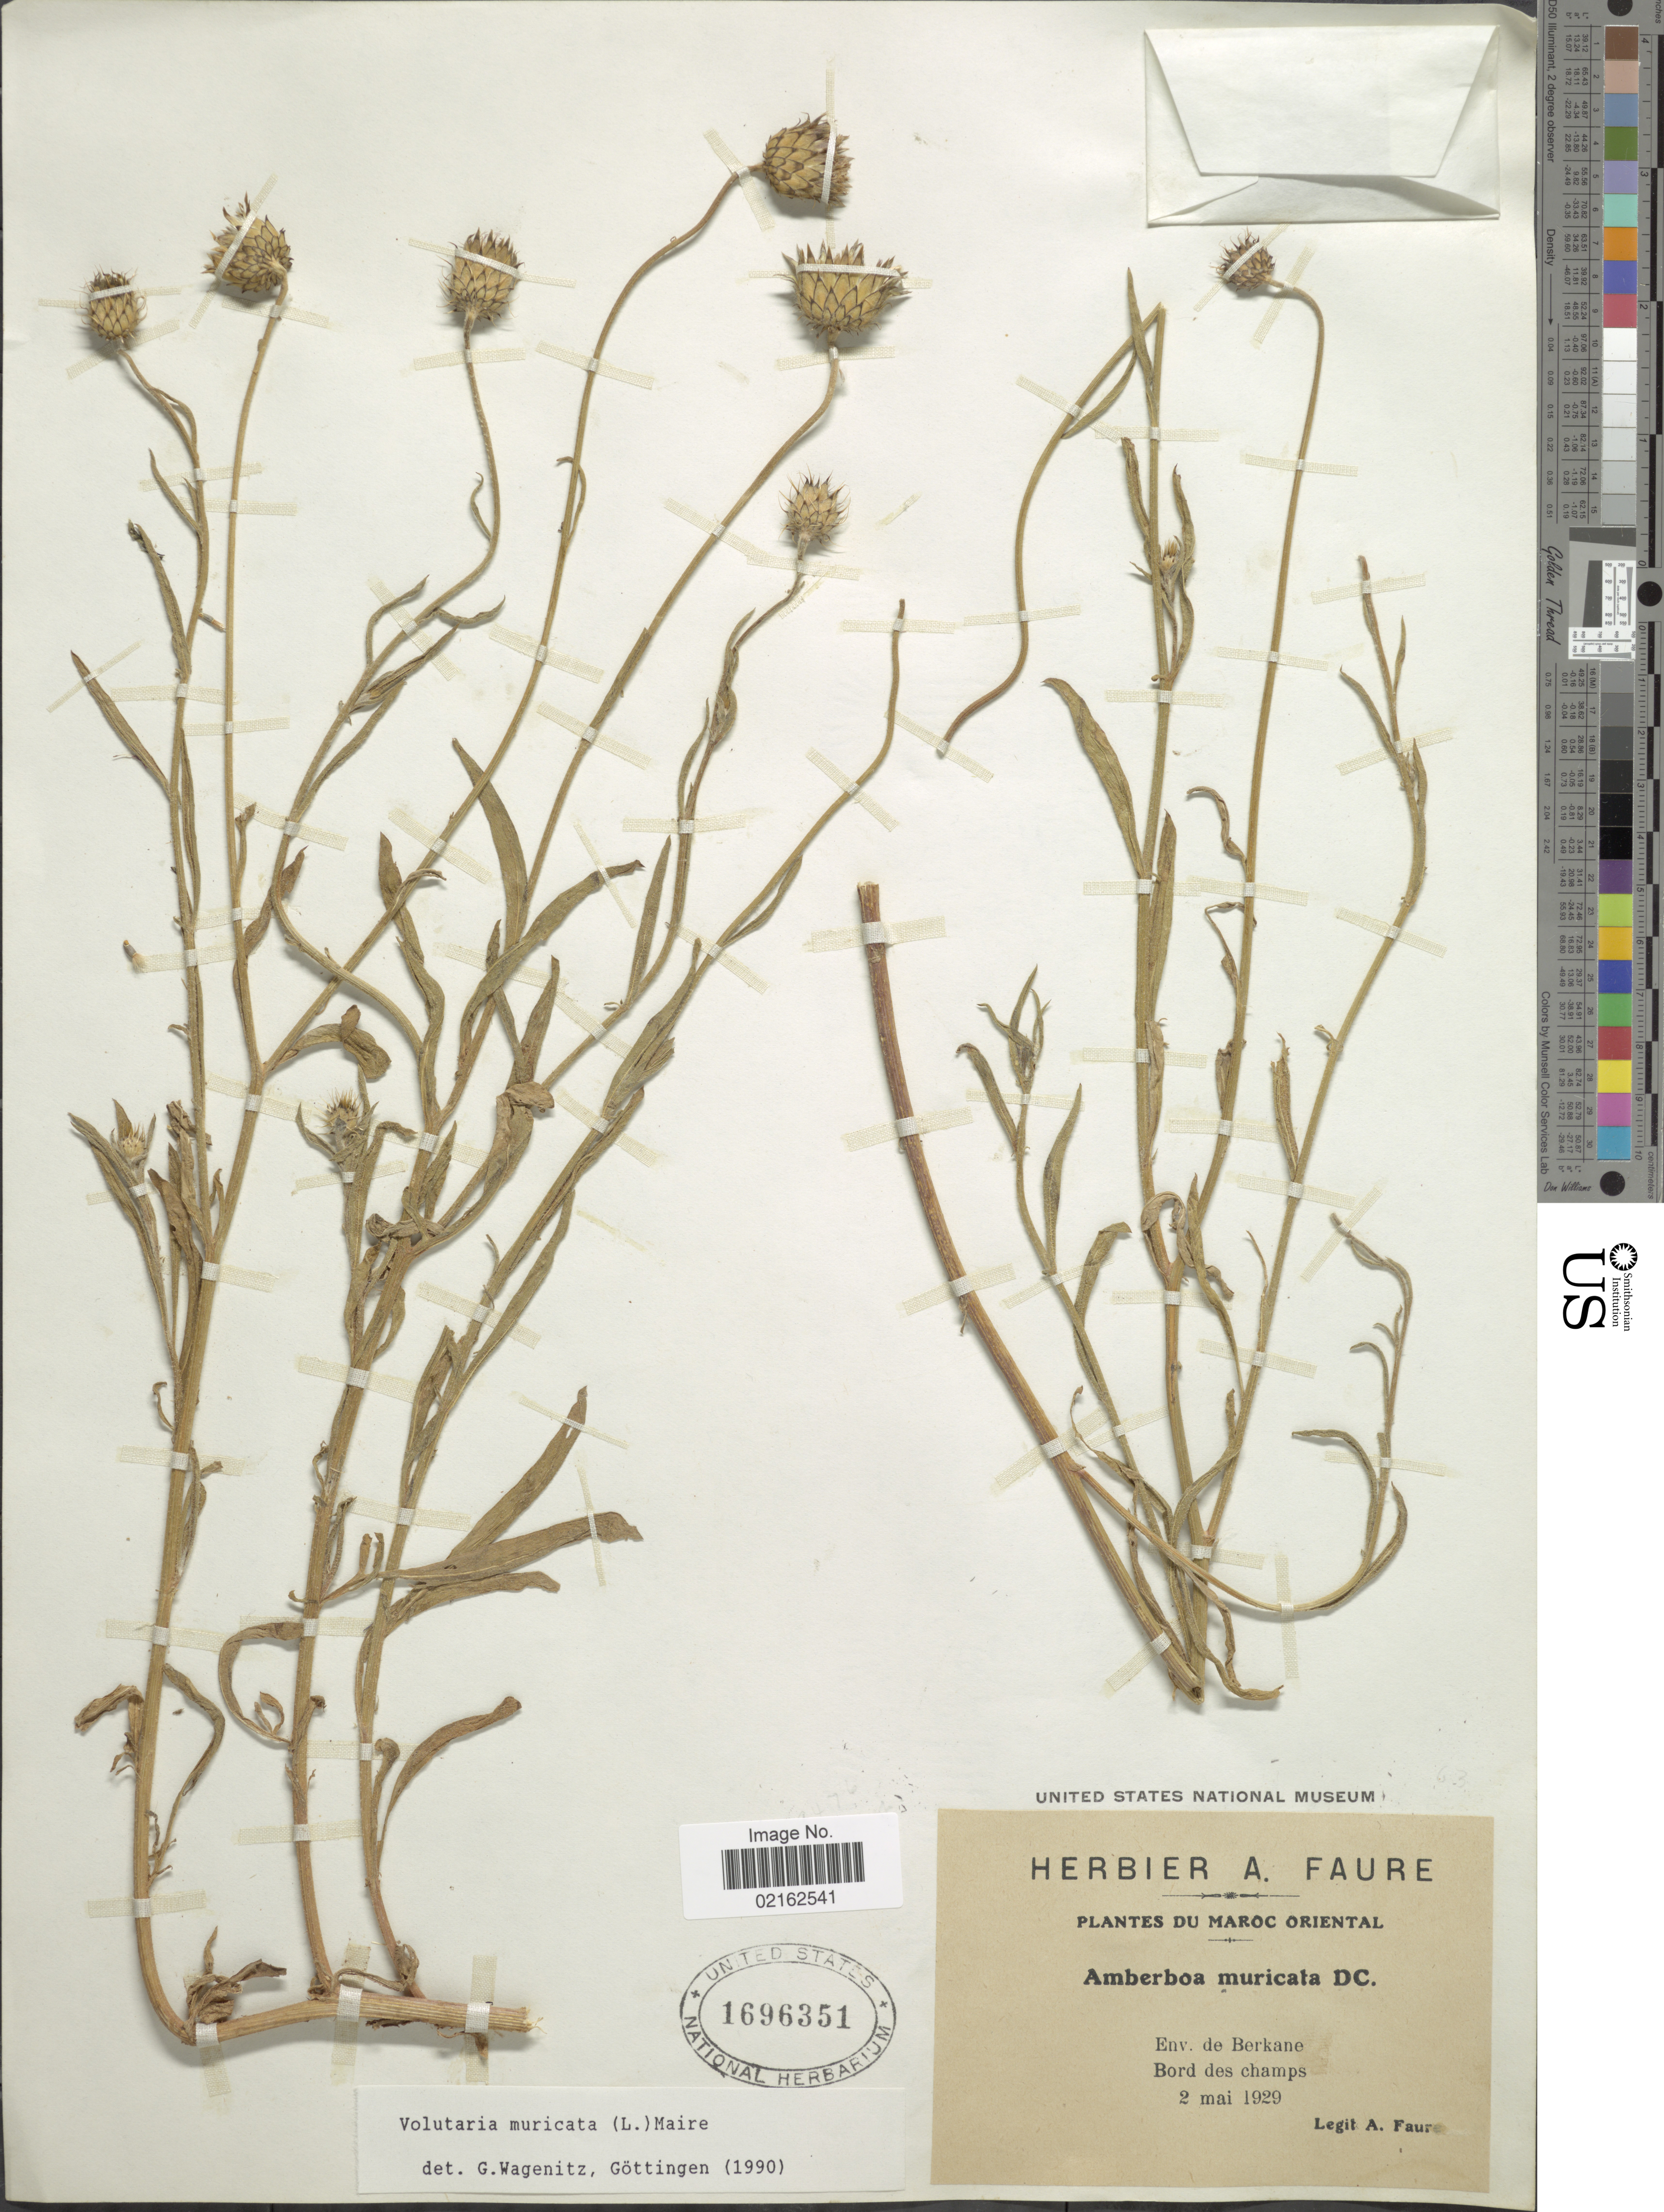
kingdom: Plantae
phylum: Tracheophyta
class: Magnoliopsida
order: Asterales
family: Asteraceae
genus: Volutaria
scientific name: Volutaria muricata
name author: (L.) Maire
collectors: A. Faure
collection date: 1929-05-02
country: Morocco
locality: Maroc Oriental, Env. de Berkane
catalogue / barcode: US 1696351